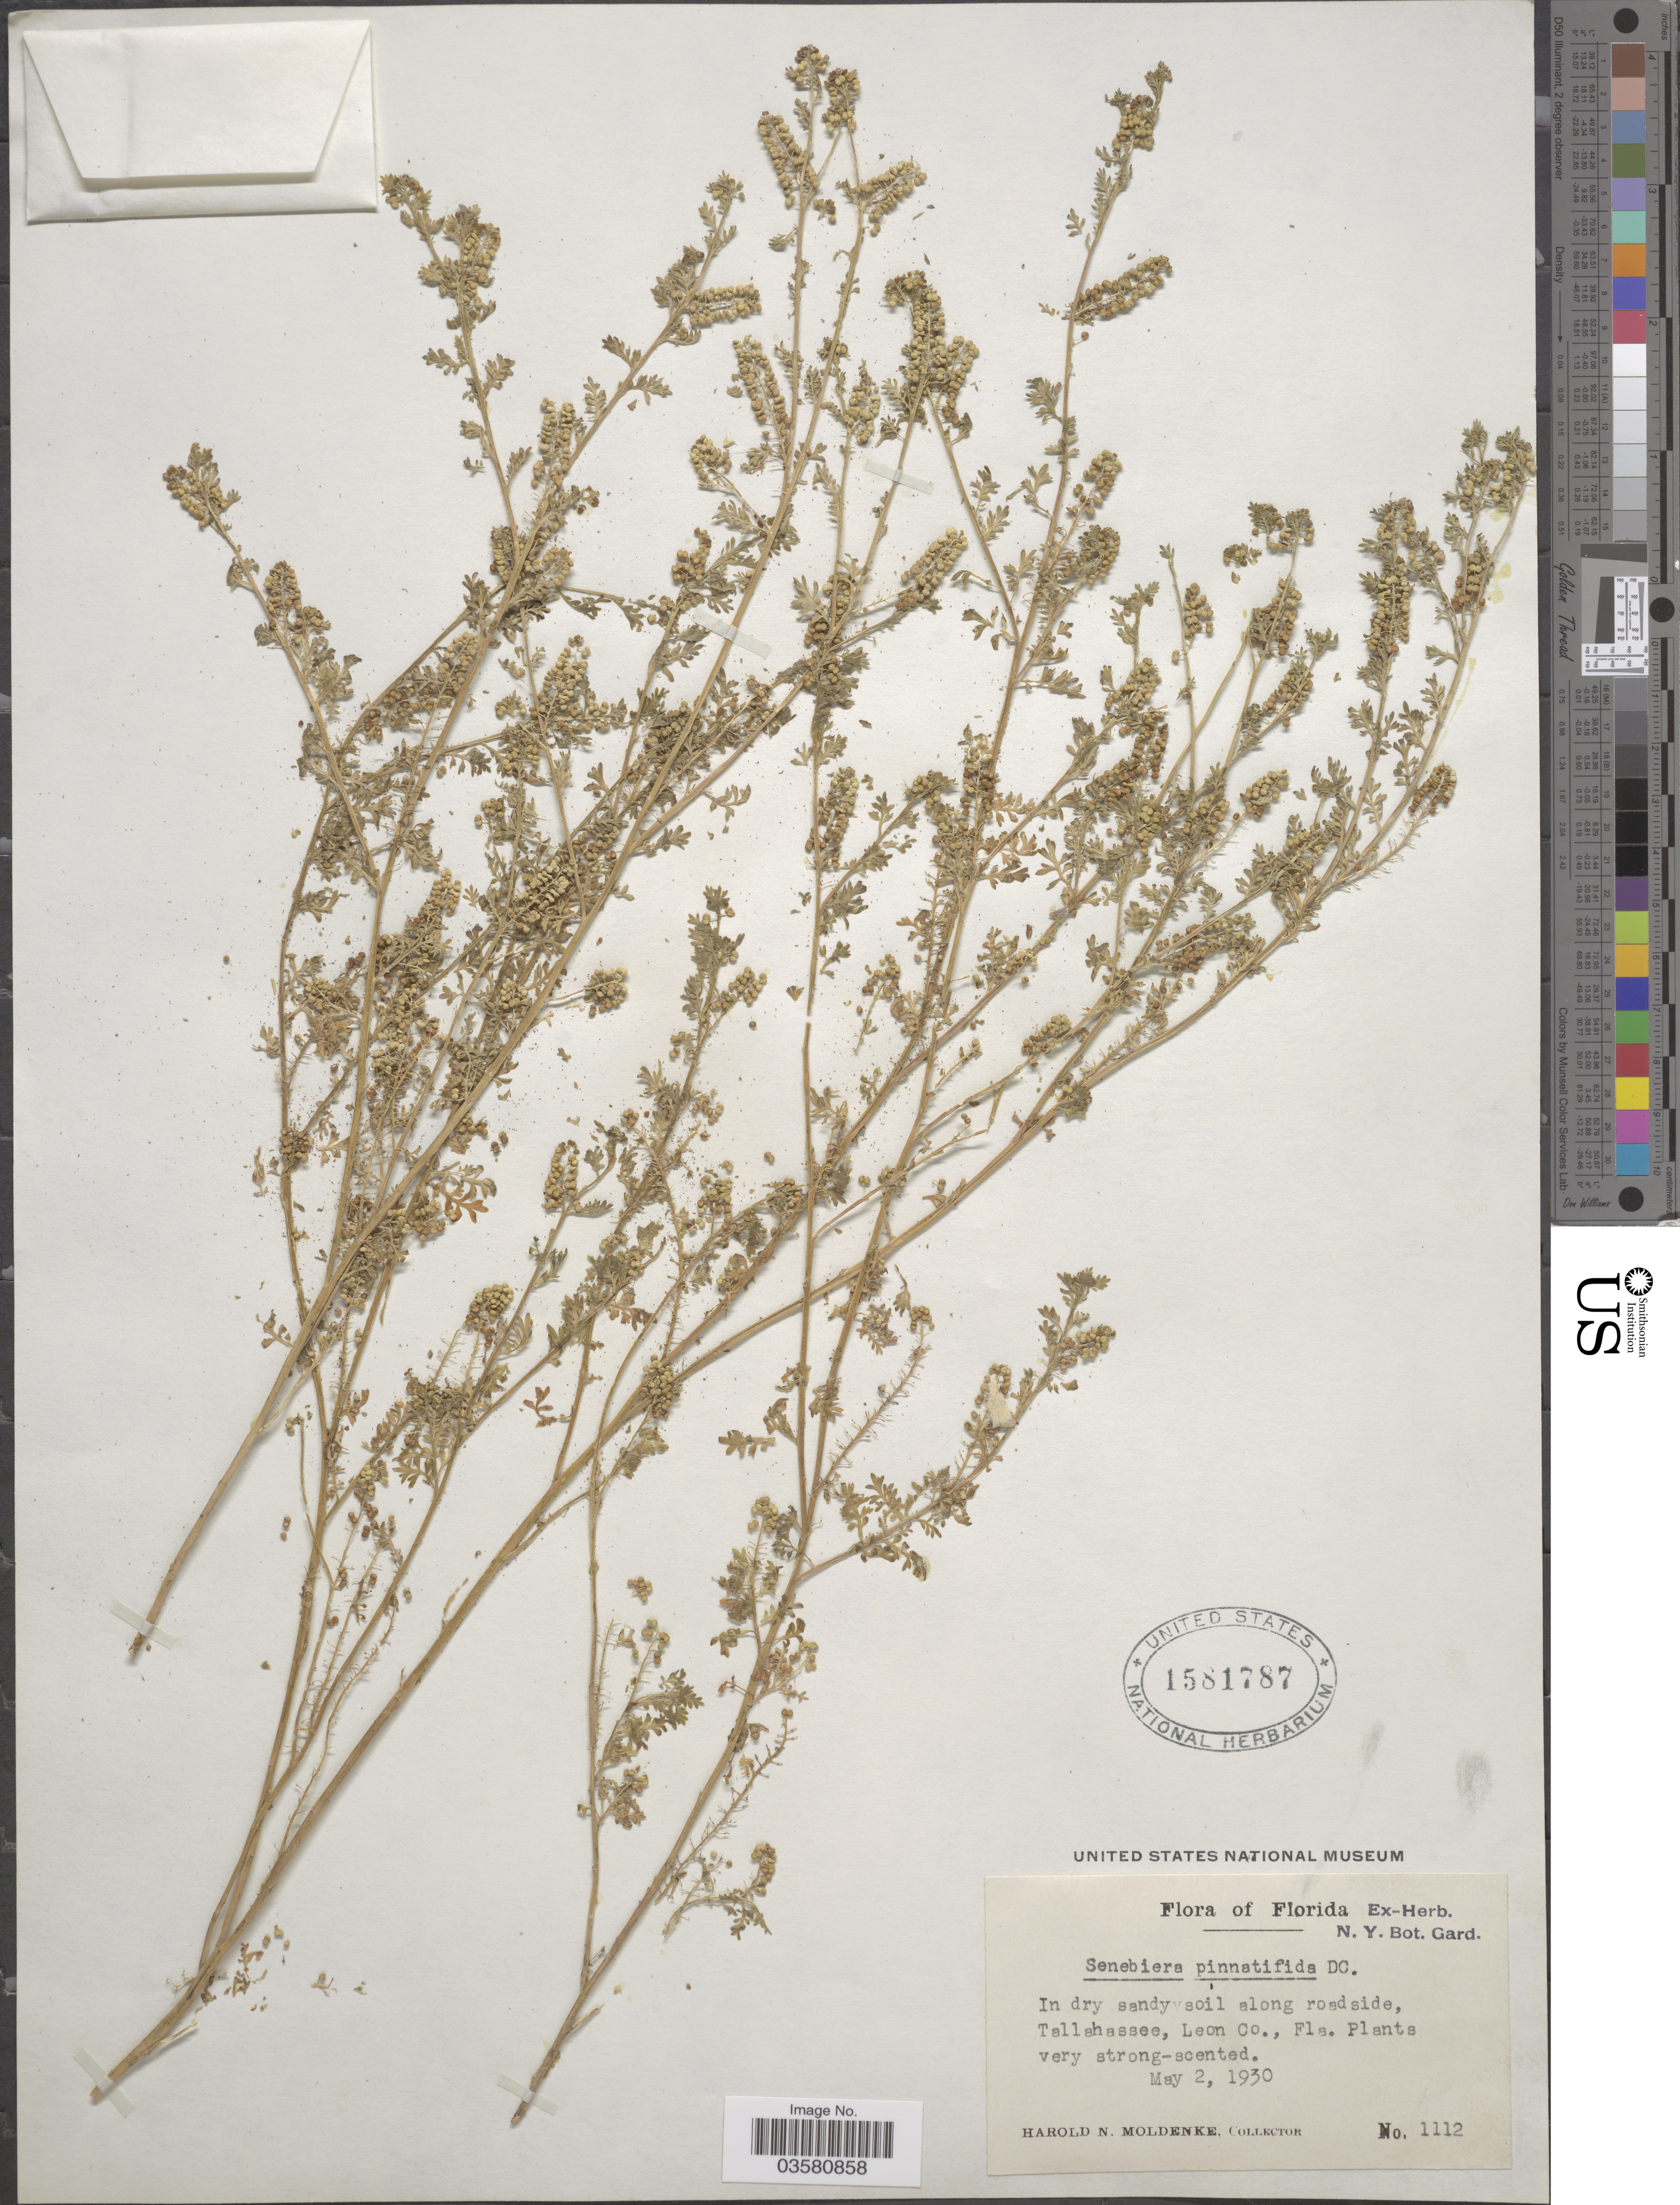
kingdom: Plantae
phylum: Tracheophyta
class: Magnoliopsida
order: Brassicales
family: Brassicaceae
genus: Lepidium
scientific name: Lepidium didymum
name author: L.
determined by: Strong, M. T., (US), Smithsonian Institution - National Museum of Natural History (UNITED STATES)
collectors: H. N. Moldenke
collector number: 1112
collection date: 1930-05-02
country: United States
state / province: Florida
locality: Tallahassee, Leon Co.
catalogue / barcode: US 1581787